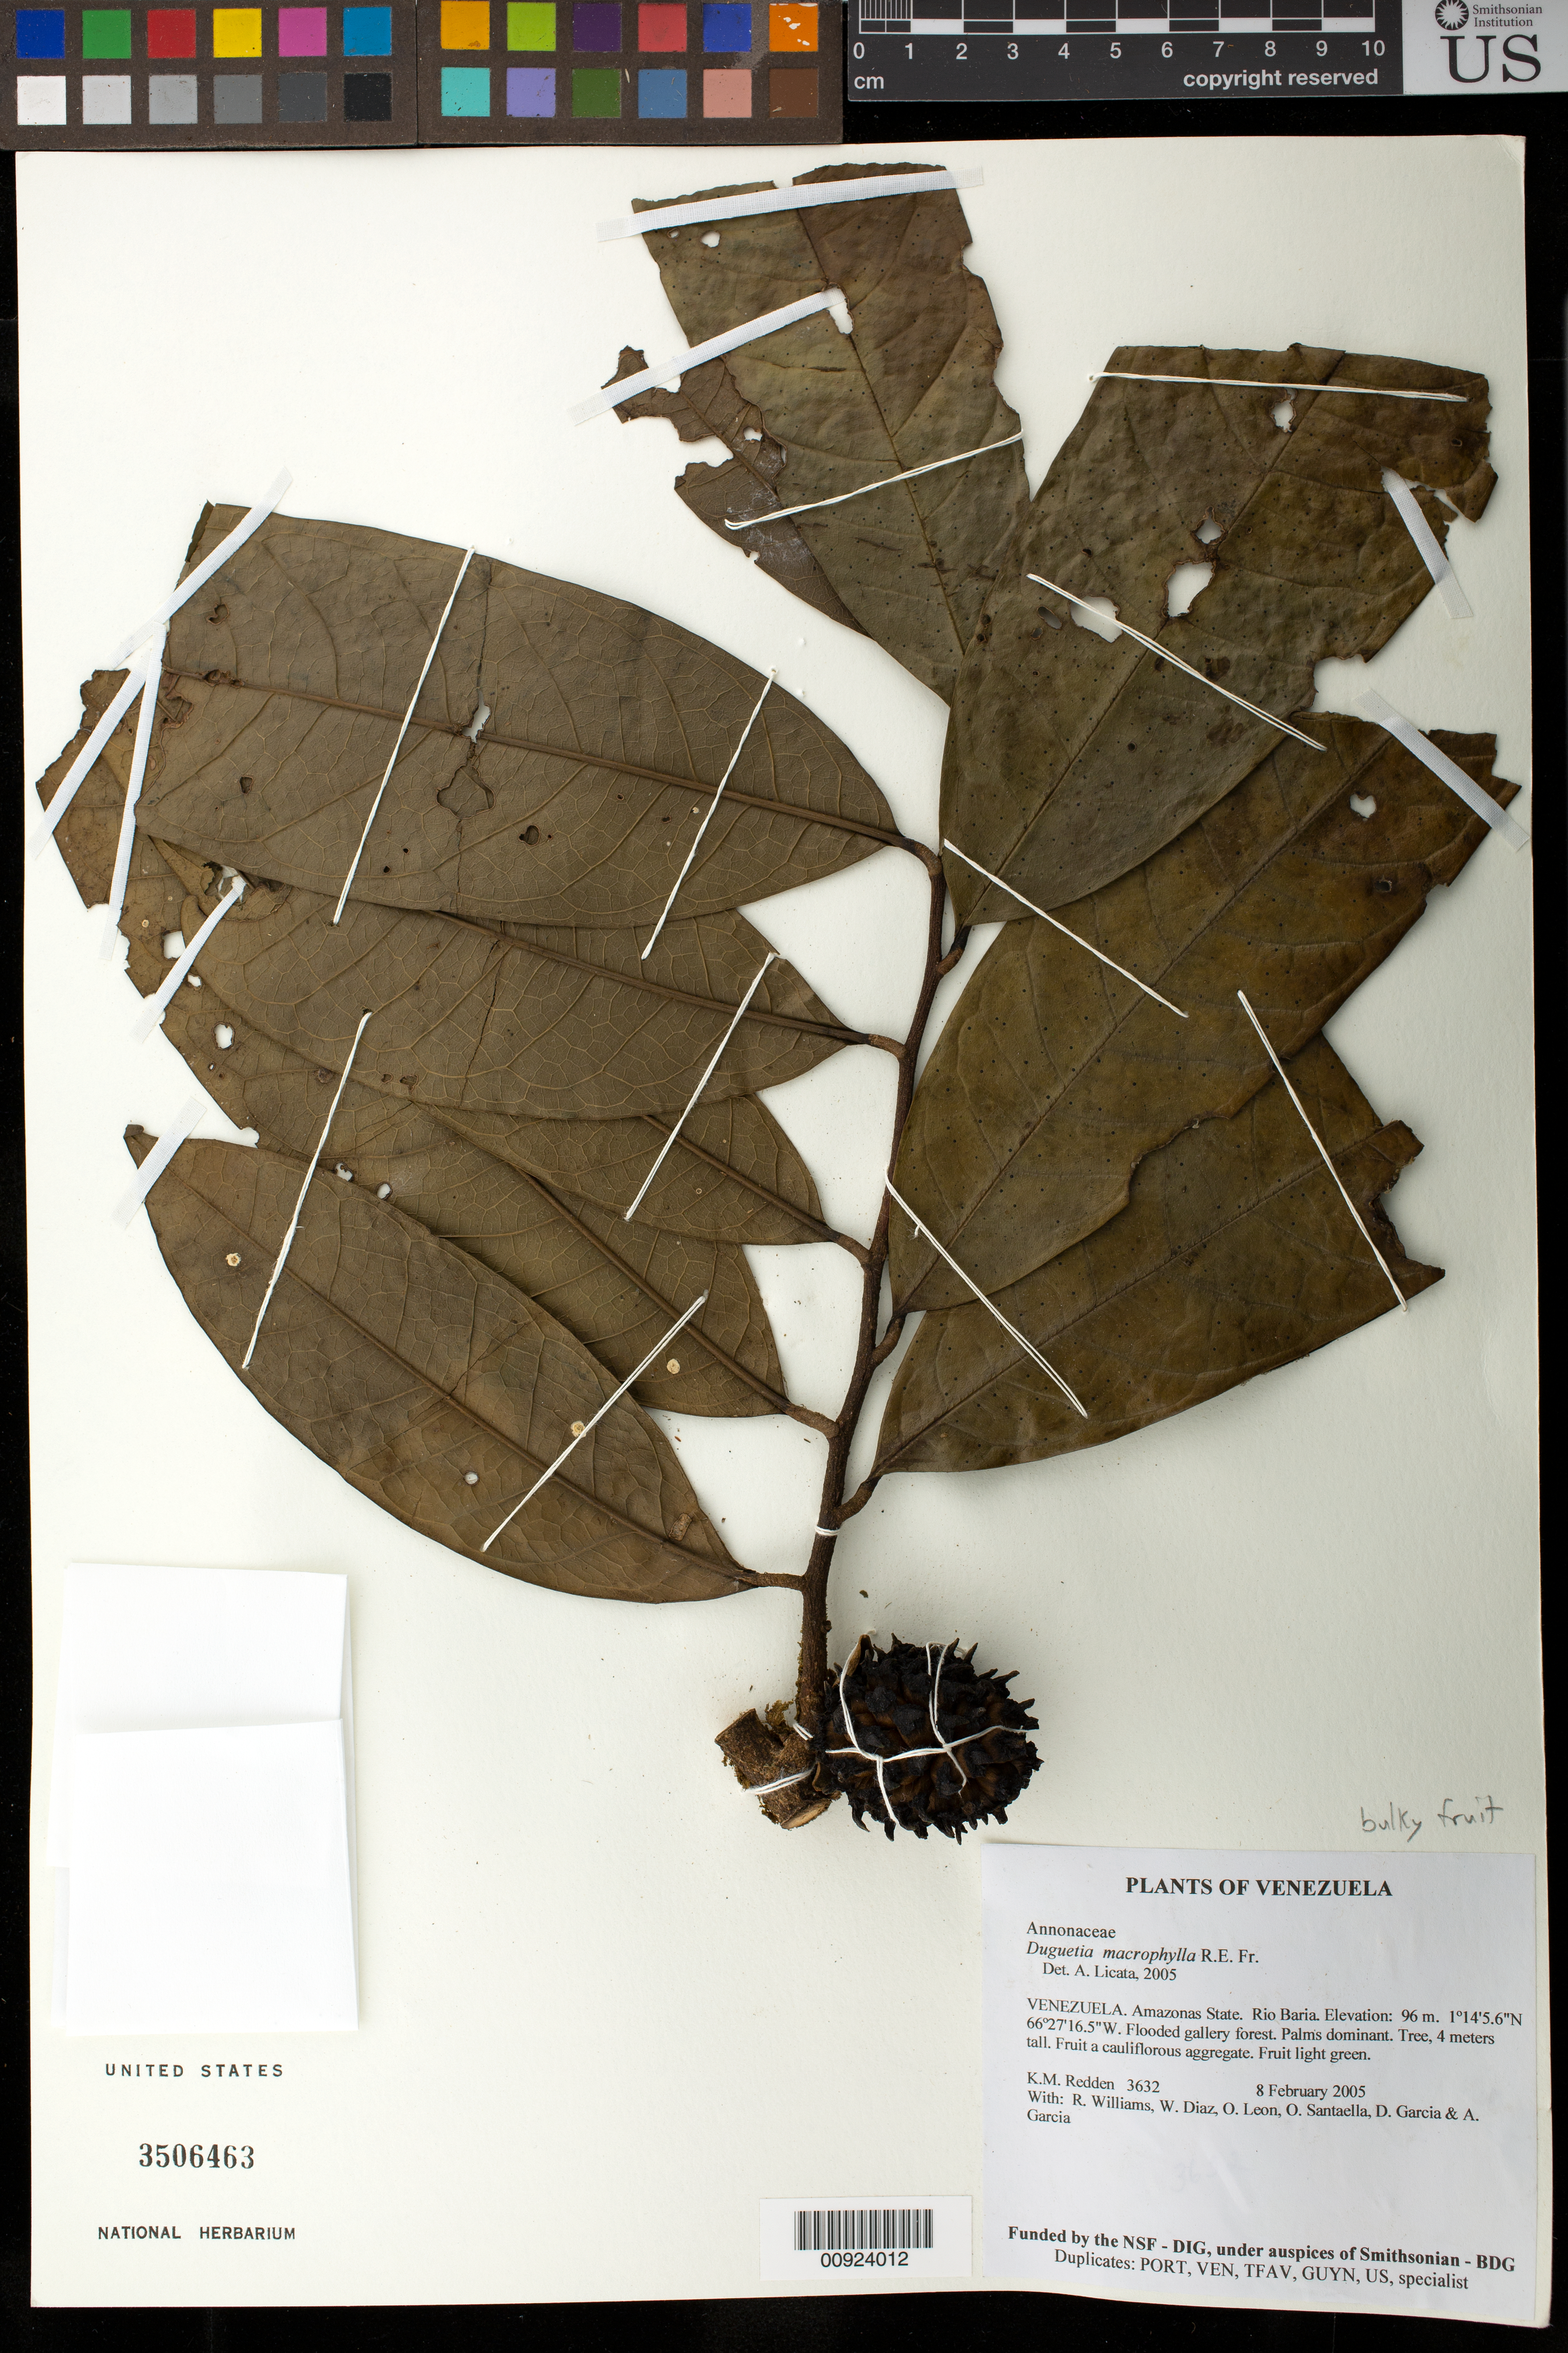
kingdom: Plantae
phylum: Tracheophyta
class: Magnoliopsida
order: Magnoliales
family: Annonaceae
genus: Duguetia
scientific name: Duguetia macrophylla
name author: R.E. Fr.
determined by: Licata, A., (PORT), Univ. Nac. Exp. de los Llanos Ezequiel Zamora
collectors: K. M. Redden, R. Williams, W. Díaz P., O. León, O. Santaella, D. Garcia & A. Garcia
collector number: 3632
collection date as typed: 8 February 2005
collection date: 2005-02-08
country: Venezuela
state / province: Amazonas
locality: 20 - Rio Baria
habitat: Flooded gallery forest. Palms dominant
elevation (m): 96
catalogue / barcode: US 3506463